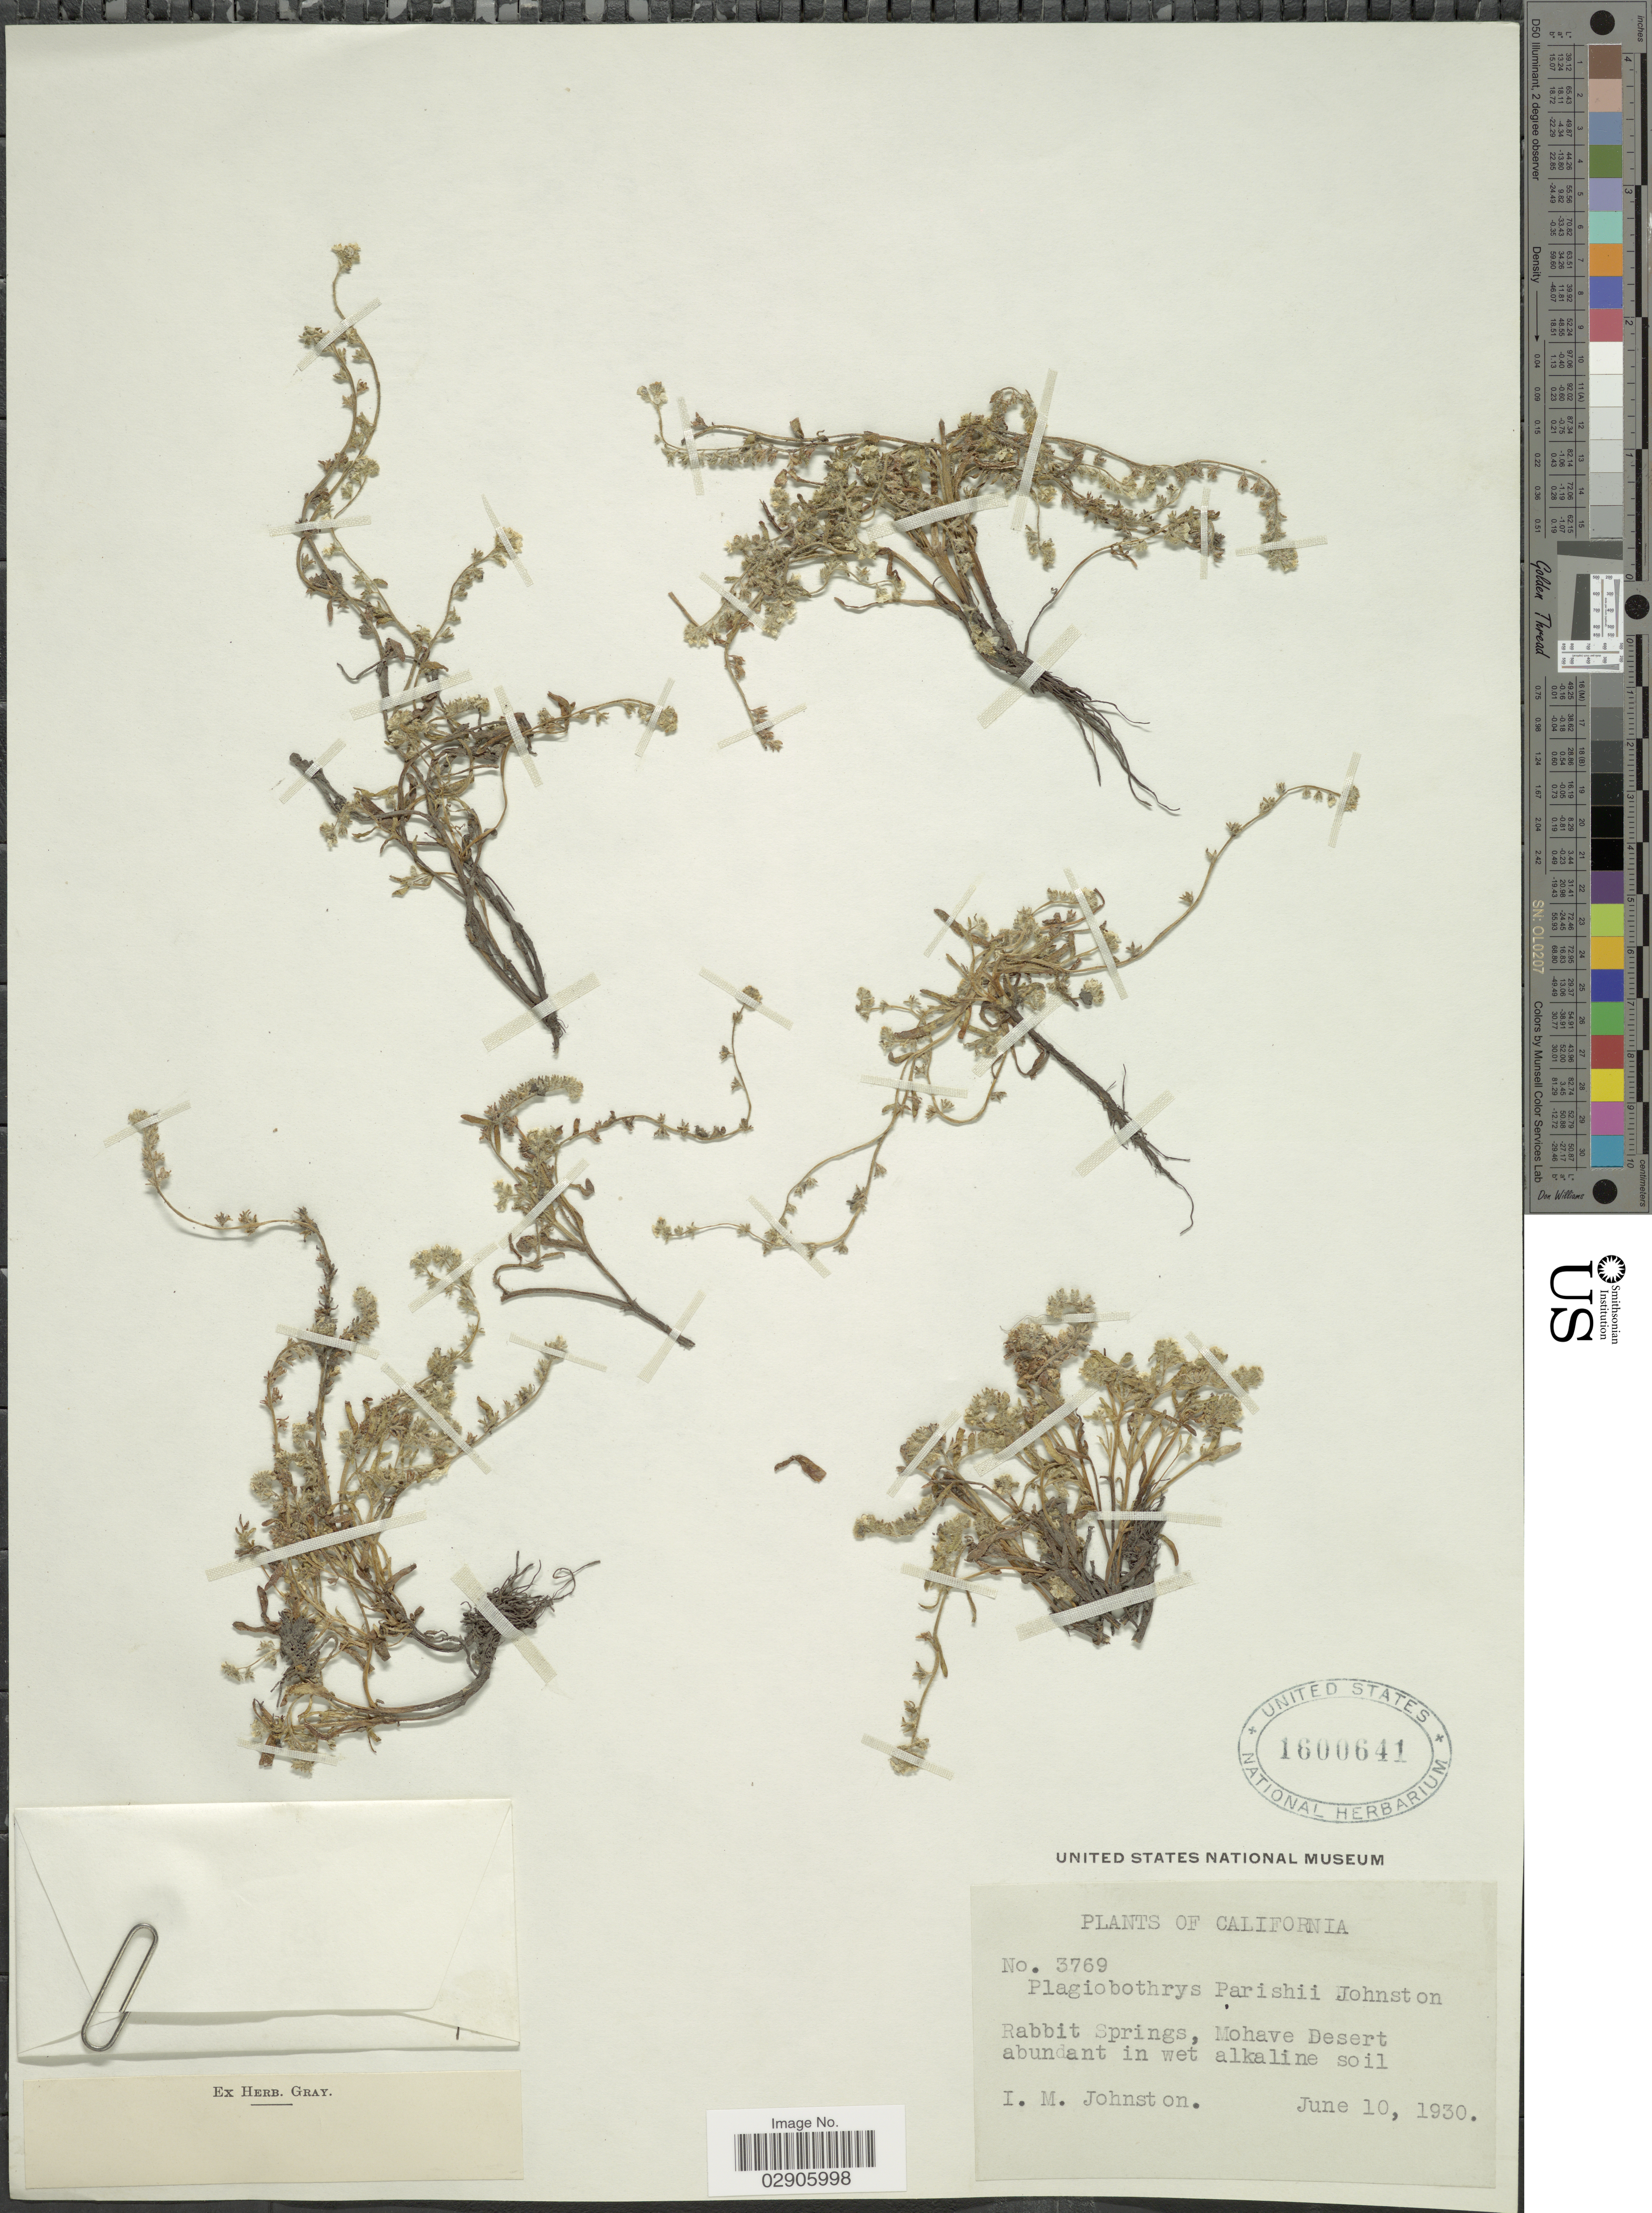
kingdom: Plantae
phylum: Tracheophyta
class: Magnoliopsida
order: Boraginales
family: Boraginaceae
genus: Plagiobothrys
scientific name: Plagiobothrys parishii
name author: I.M. Johnst.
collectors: I.M. Johnston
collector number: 3769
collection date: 1930-06-10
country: United States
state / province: California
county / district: Kern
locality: Rabbit Springs, Mohave Desert abundant in wet alkaline soil.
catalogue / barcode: US 1600641